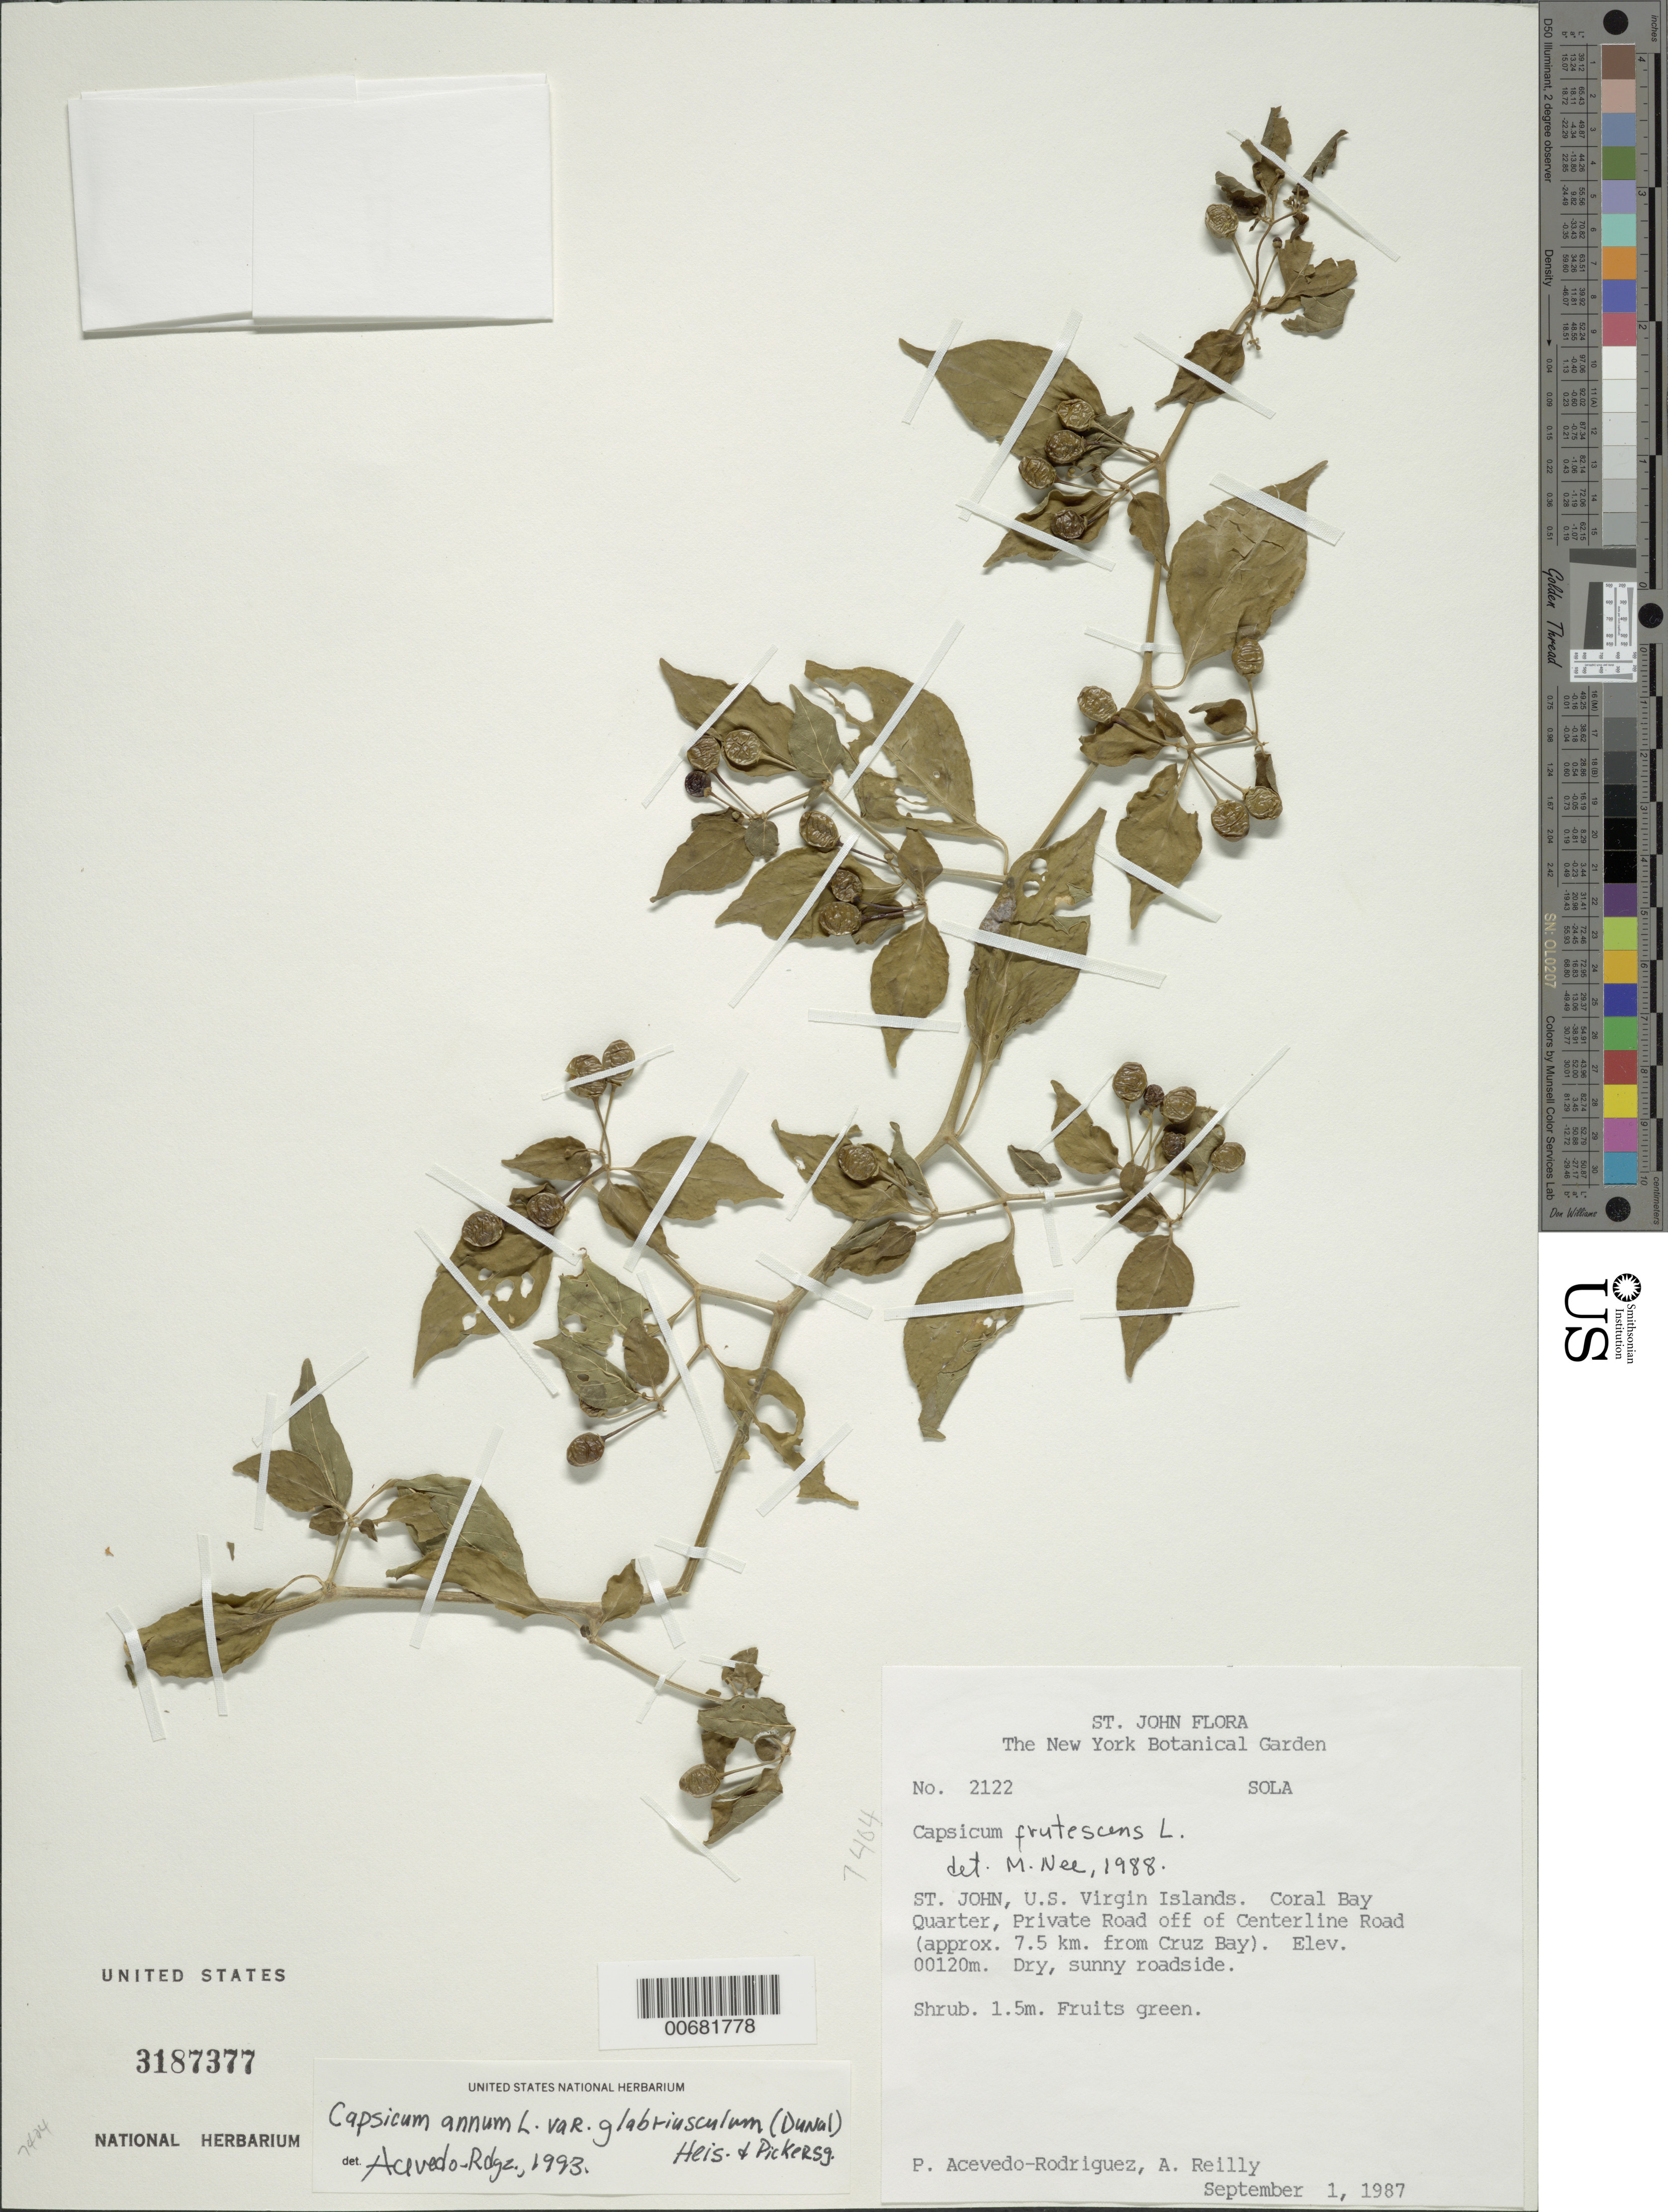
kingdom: Plantae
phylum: Tracheophyta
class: Magnoliopsida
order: Solanales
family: Solanaceae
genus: Capsicum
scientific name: Capsicum annuum var. glabriusculum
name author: (Dunal) Heiser & Pickersgill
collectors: P. Acevedo-Rodr. & A. Reilly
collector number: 2122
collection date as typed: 01 Sep 1987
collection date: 1987-09-01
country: U.S. Virgin Islands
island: St. John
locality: Coral Bay Quarter; private road off of Centerline Road (approx. 7.5 km. from Cruz Bay)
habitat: Dry, sunny roadside.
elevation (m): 120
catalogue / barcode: US 3187377